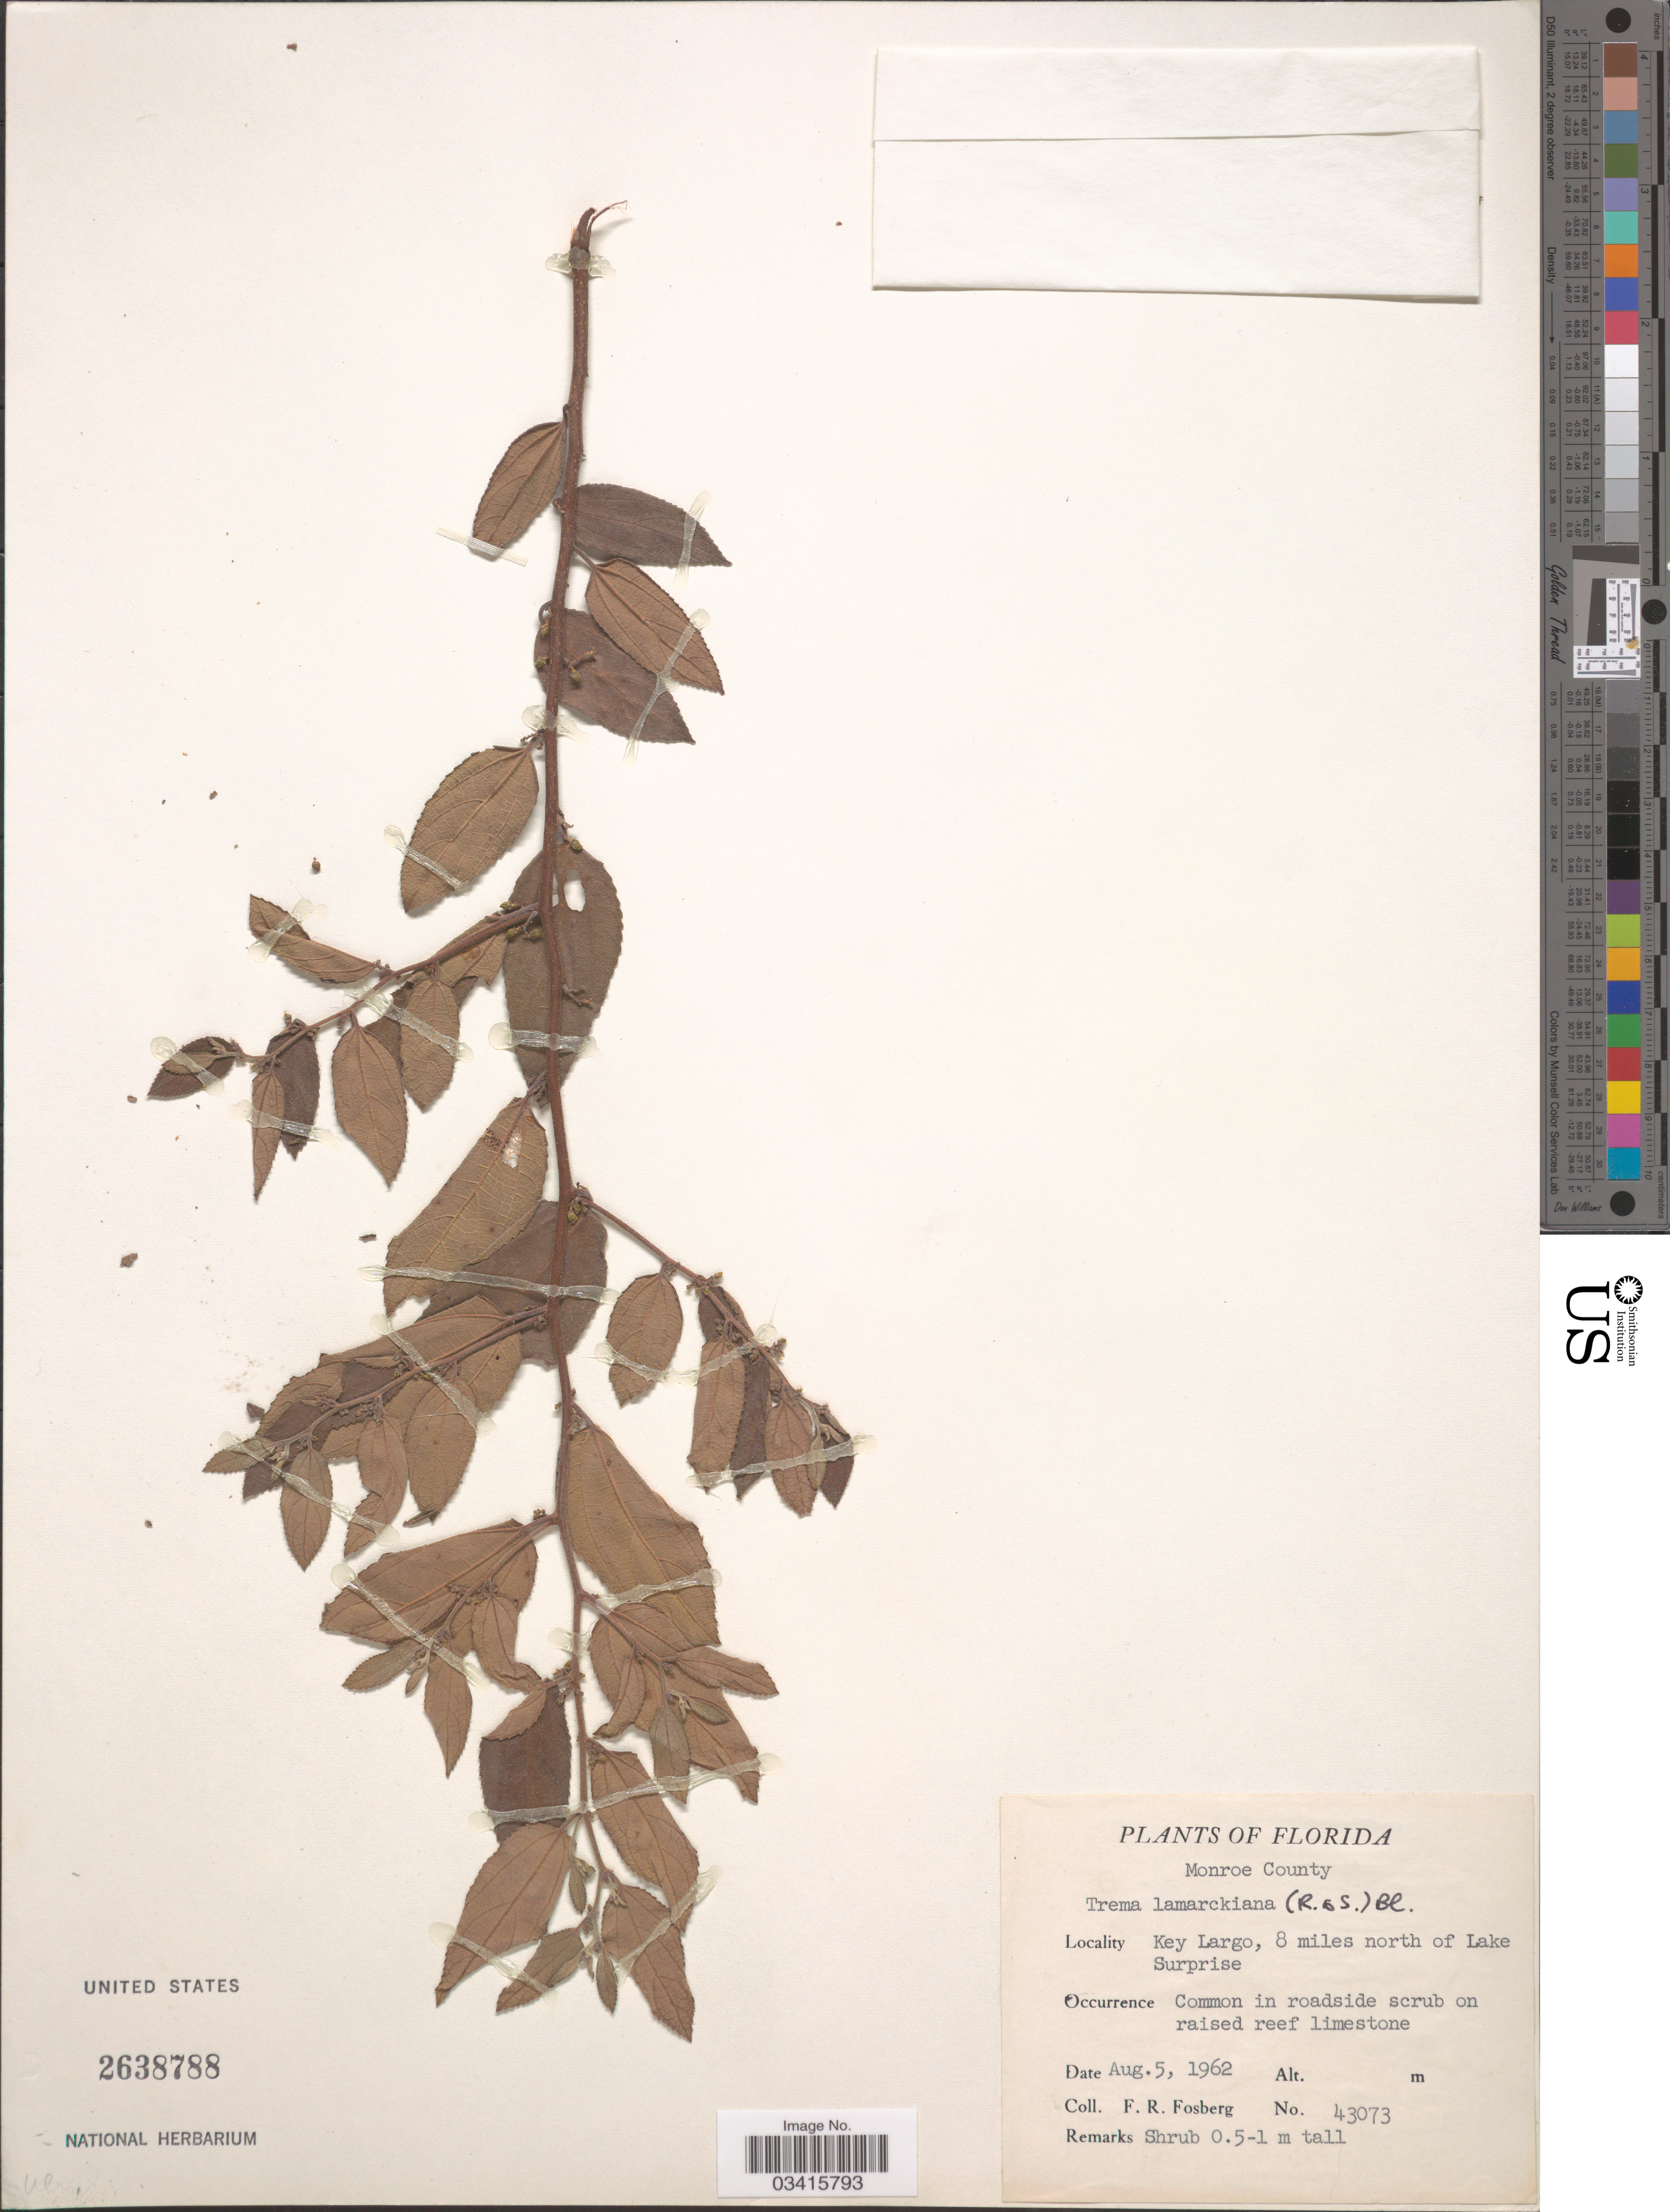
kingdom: Plantae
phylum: Tracheophyta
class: Magnoliopsida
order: Rosales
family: Cannabaceae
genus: Trema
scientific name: Trema lamarckianum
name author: (Schult.) Blume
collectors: F. R. Fosberg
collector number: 43073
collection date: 1962-08-05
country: United States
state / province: Florida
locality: Monroe County. Key Largo, 8 miles north of Lake Surprise.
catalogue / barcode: US 2638788